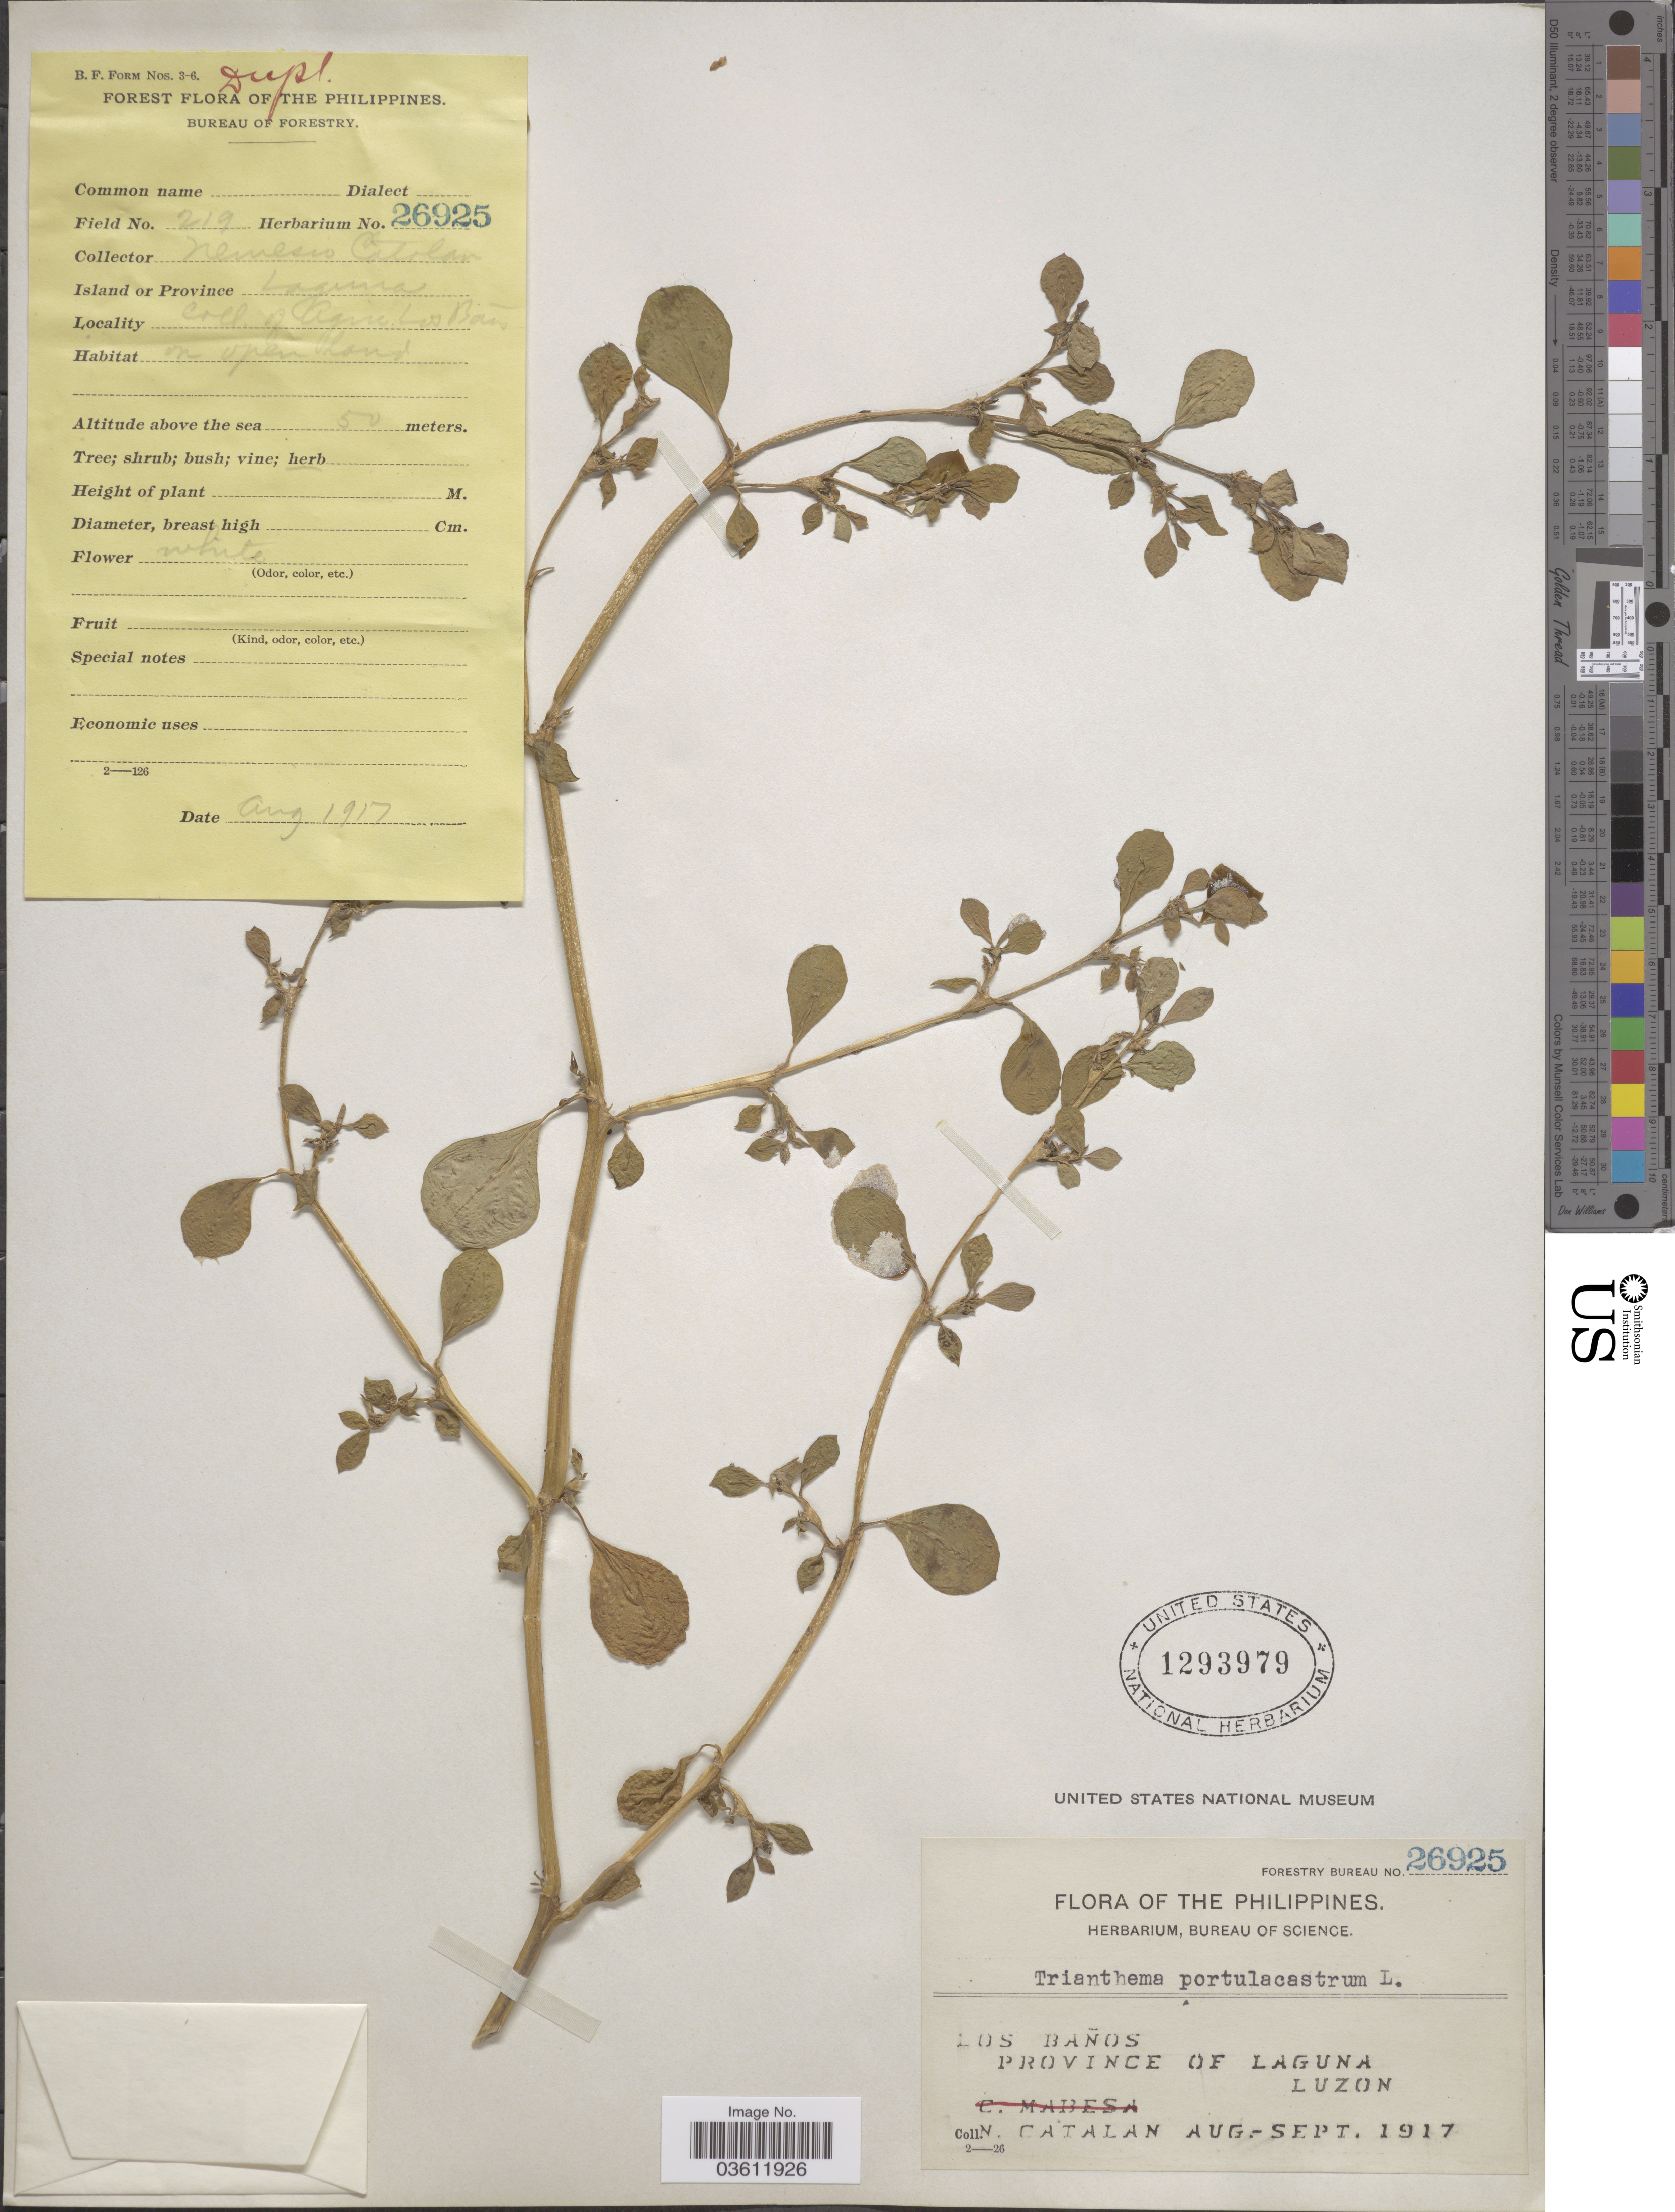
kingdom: Plantae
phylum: Tracheophyta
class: Magnoliopsida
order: Caryophyllales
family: Aizoaceae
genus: Trianthema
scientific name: Trianthema portulacastrum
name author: L.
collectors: N. Catalan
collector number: Forestry Bureau 26925/219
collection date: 1917-08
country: Philippines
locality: Los Baños. Province of Laguna. Luzon. Coll. of Agric. Los Baños.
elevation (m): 50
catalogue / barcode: US 1293979